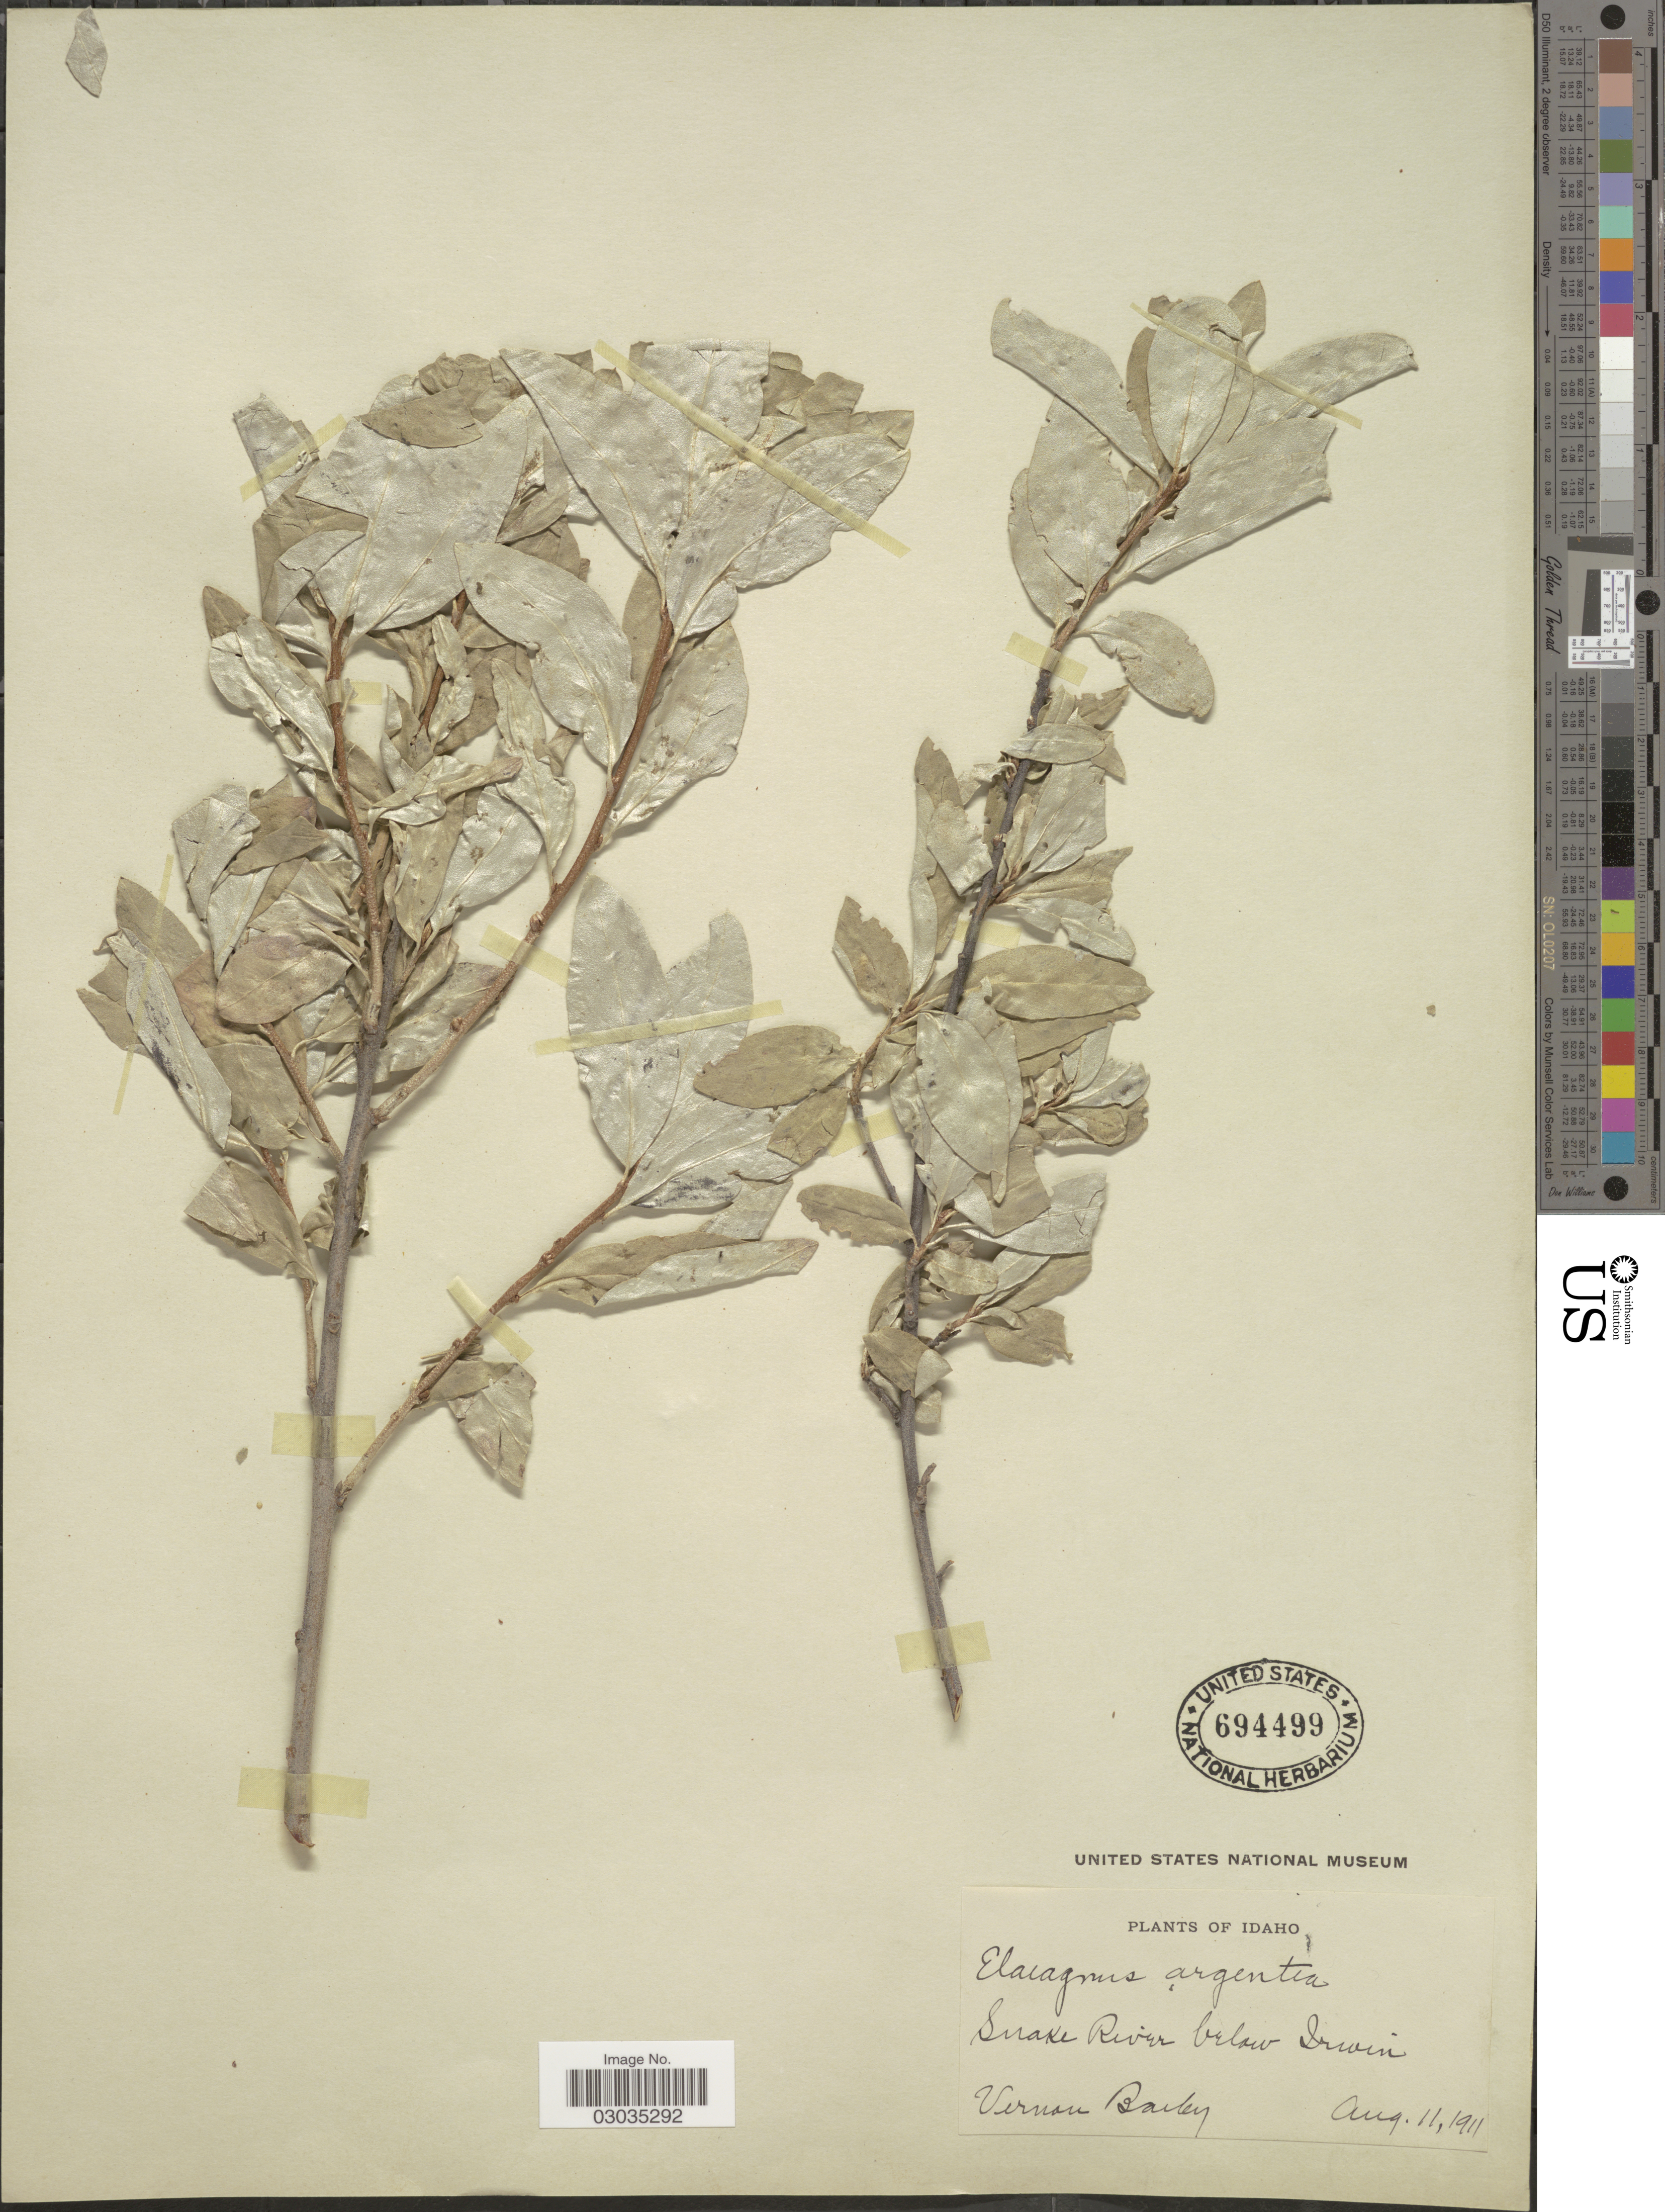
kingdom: Plantae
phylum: Tracheophyta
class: Magnoliopsida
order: Rosales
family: Elaeagnaceae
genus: Elaeagnus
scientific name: Elaeagnus commutata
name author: Bernh. ex Rydb.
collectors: V. O. Bailey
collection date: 1911-08-11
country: United States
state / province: Idaho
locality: Snake River below Irwin.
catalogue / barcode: US 694499